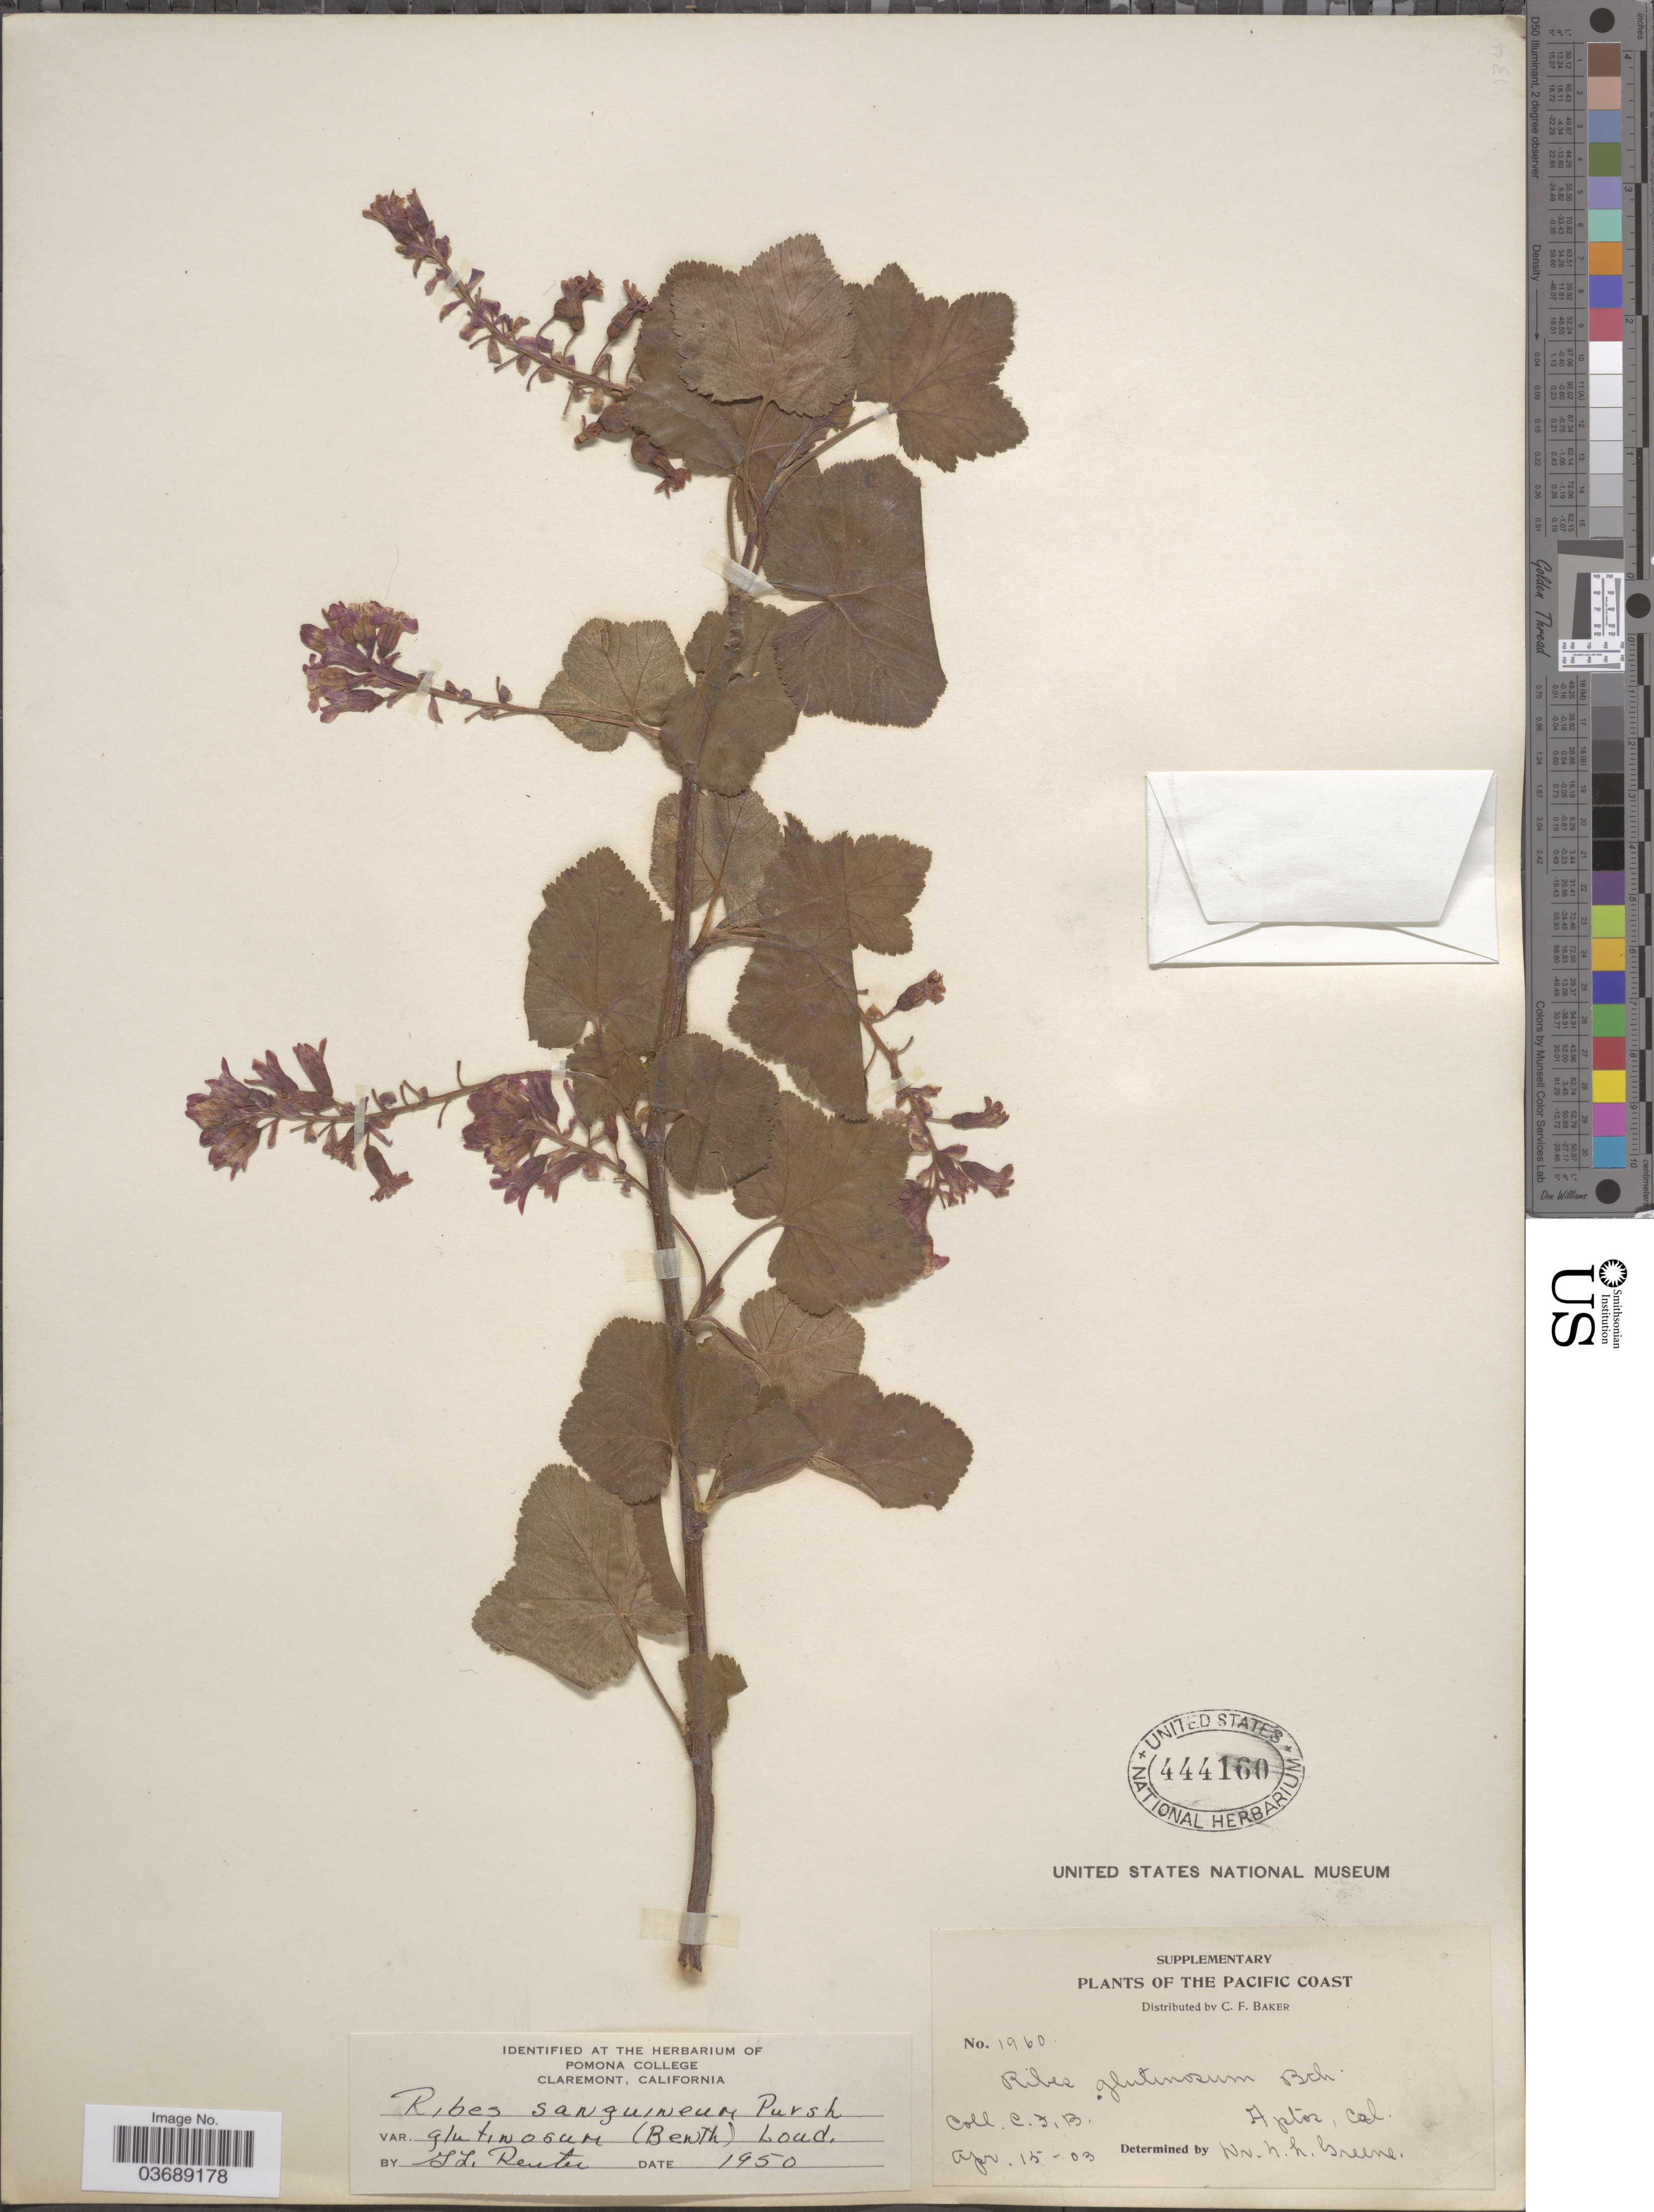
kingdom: Plantae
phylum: Tracheophyta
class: Magnoliopsida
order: Saxifragales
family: Grossulariaceae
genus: Ribes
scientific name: Ribes sanguineum var. glutinosum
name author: (Benth.) Loudon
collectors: C. F. Baker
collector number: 1960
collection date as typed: Transcribed d/m/y: 15/4/3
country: United States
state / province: California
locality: Aptos. The Pacific Coast.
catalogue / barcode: US 444160